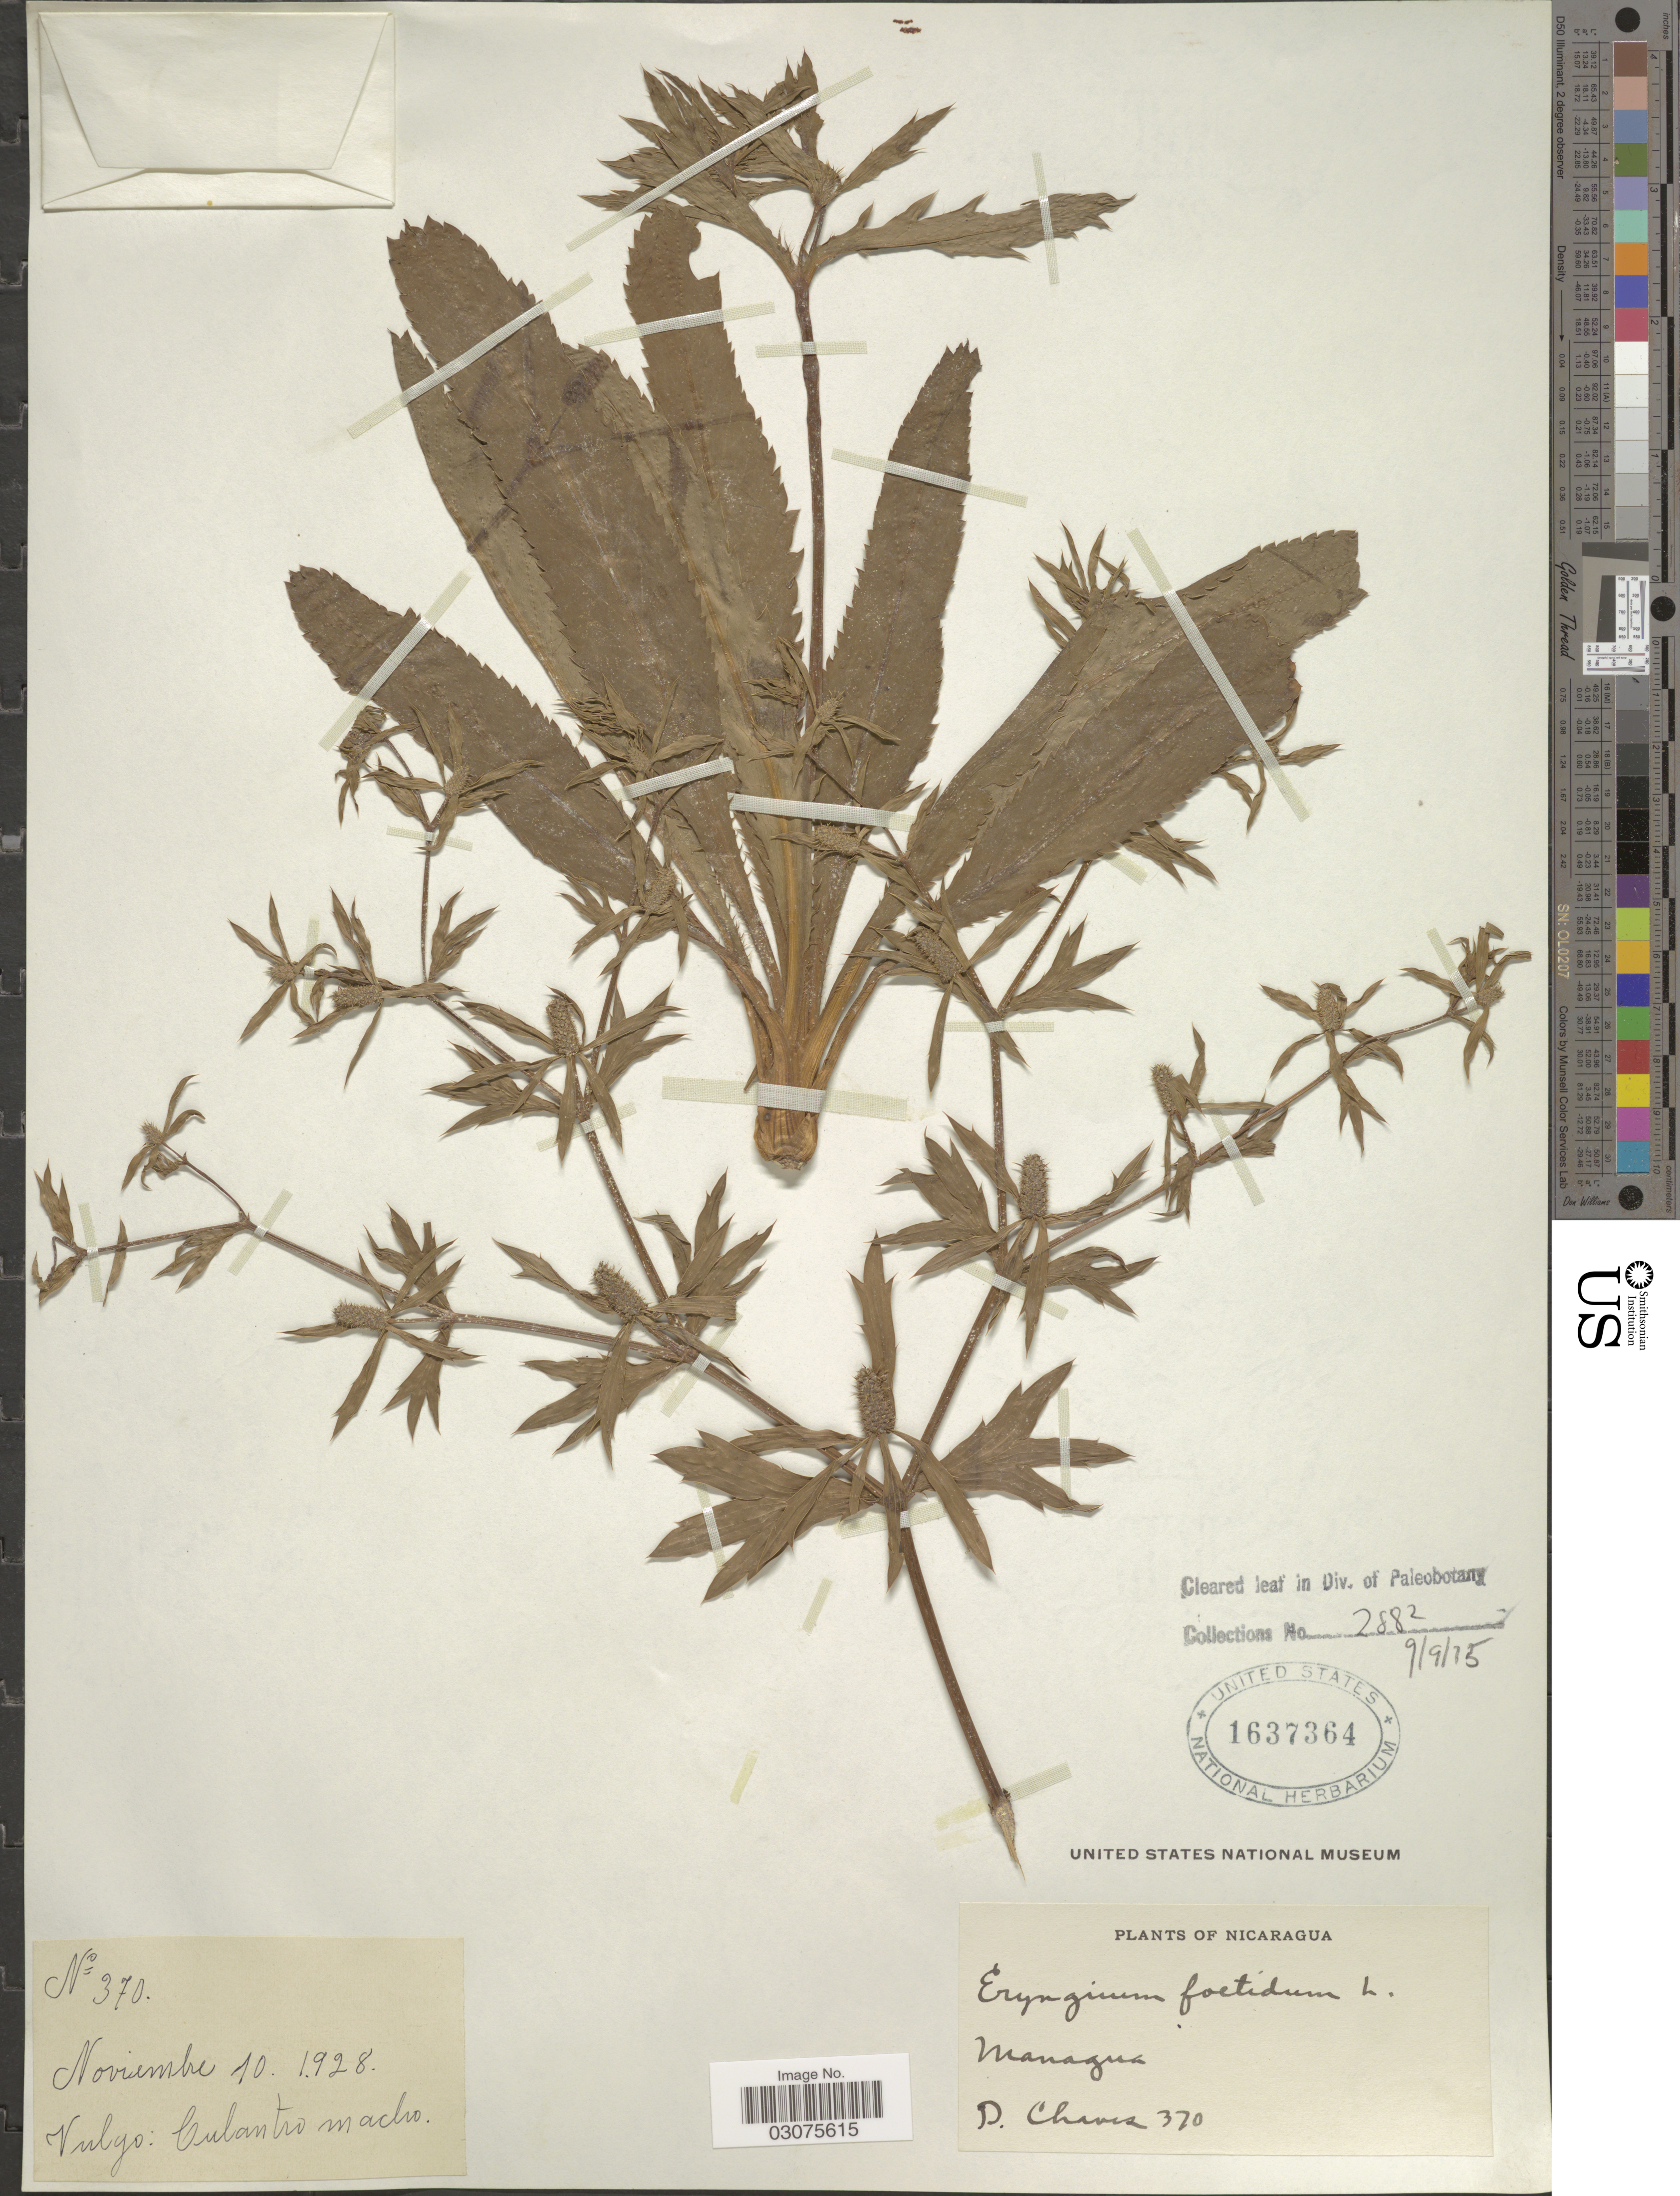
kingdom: Plantae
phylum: Tracheophyta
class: Magnoliopsida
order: Apiales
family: Apiaceae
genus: Eryngium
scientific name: Eryngium foetidum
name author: L.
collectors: D. Chaves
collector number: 370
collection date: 1928-11-10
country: Nicaragua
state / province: Managua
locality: Vulgo: Culantro macho.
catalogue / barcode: US 1637364